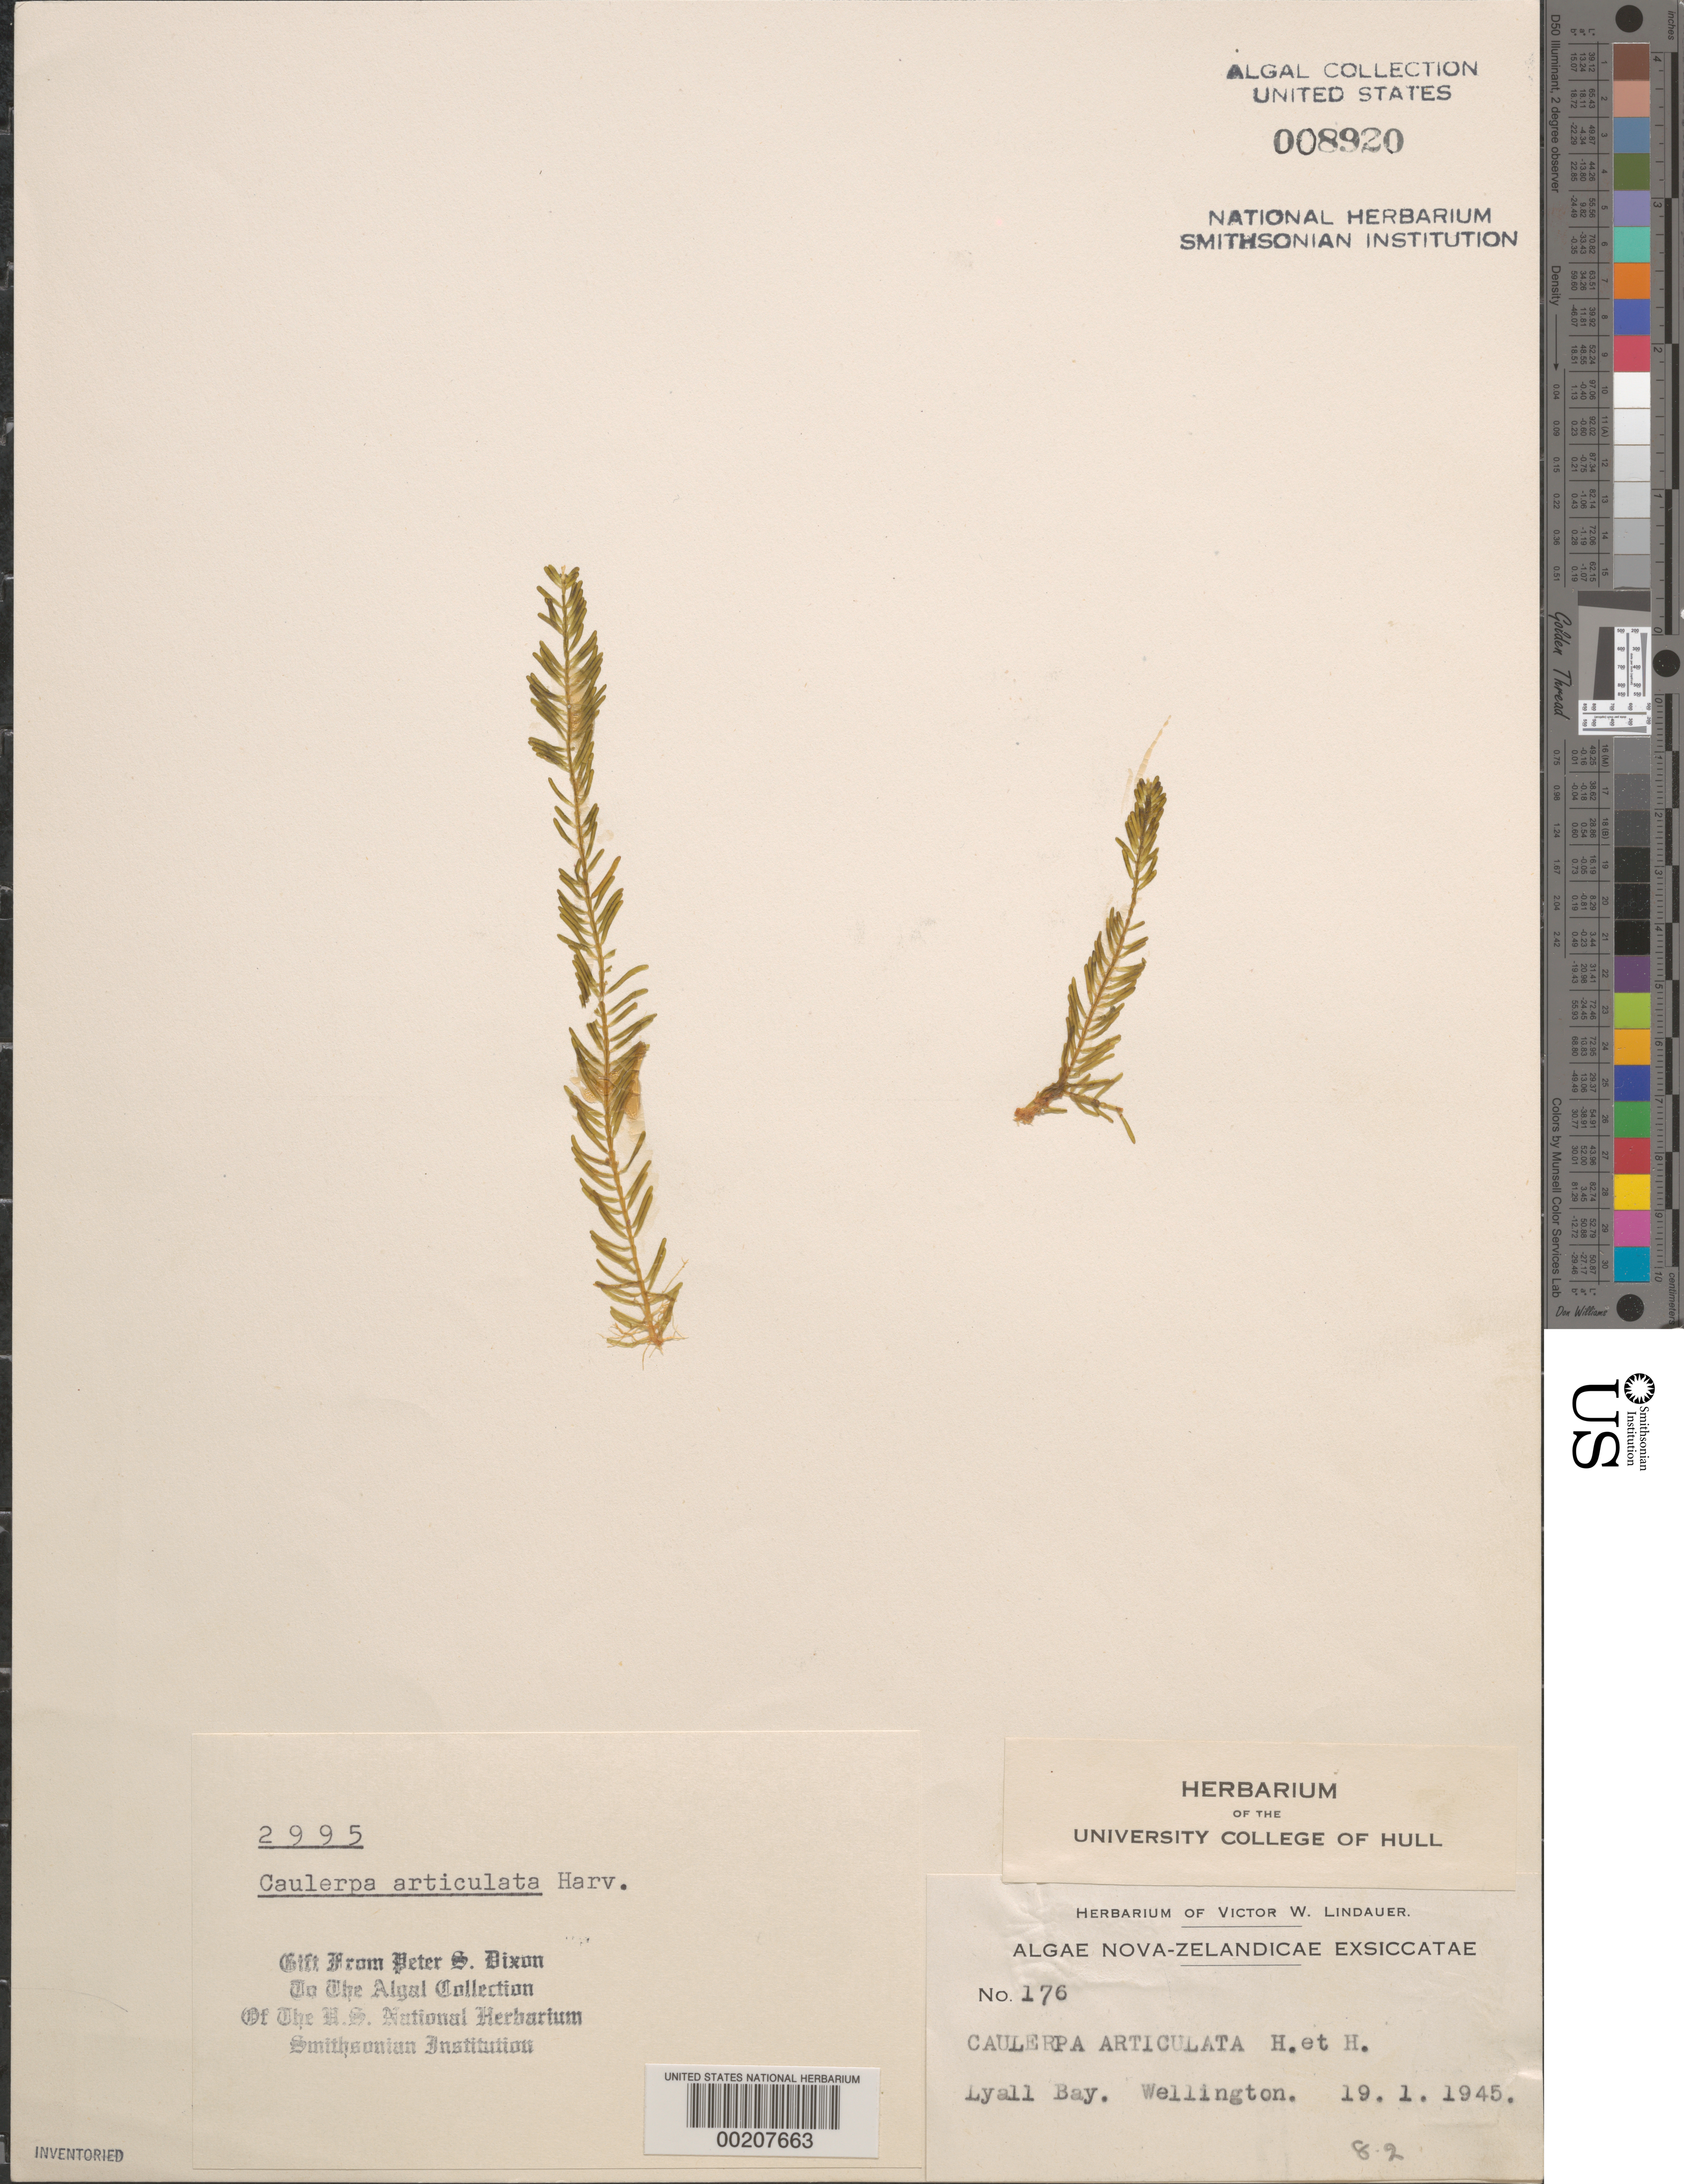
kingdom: Plantae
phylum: Chlorophyta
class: Ulvophyceae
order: Bryopsidales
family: Caulerpaceae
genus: Caulerpa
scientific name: Caulerpa articulata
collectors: V. Lindauer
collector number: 176 & PSD 2995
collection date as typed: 19 Jan 1945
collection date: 1945-01-19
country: New Zealand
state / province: Wellington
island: North Island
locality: Wellington, Lyall Bay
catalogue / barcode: US 8920